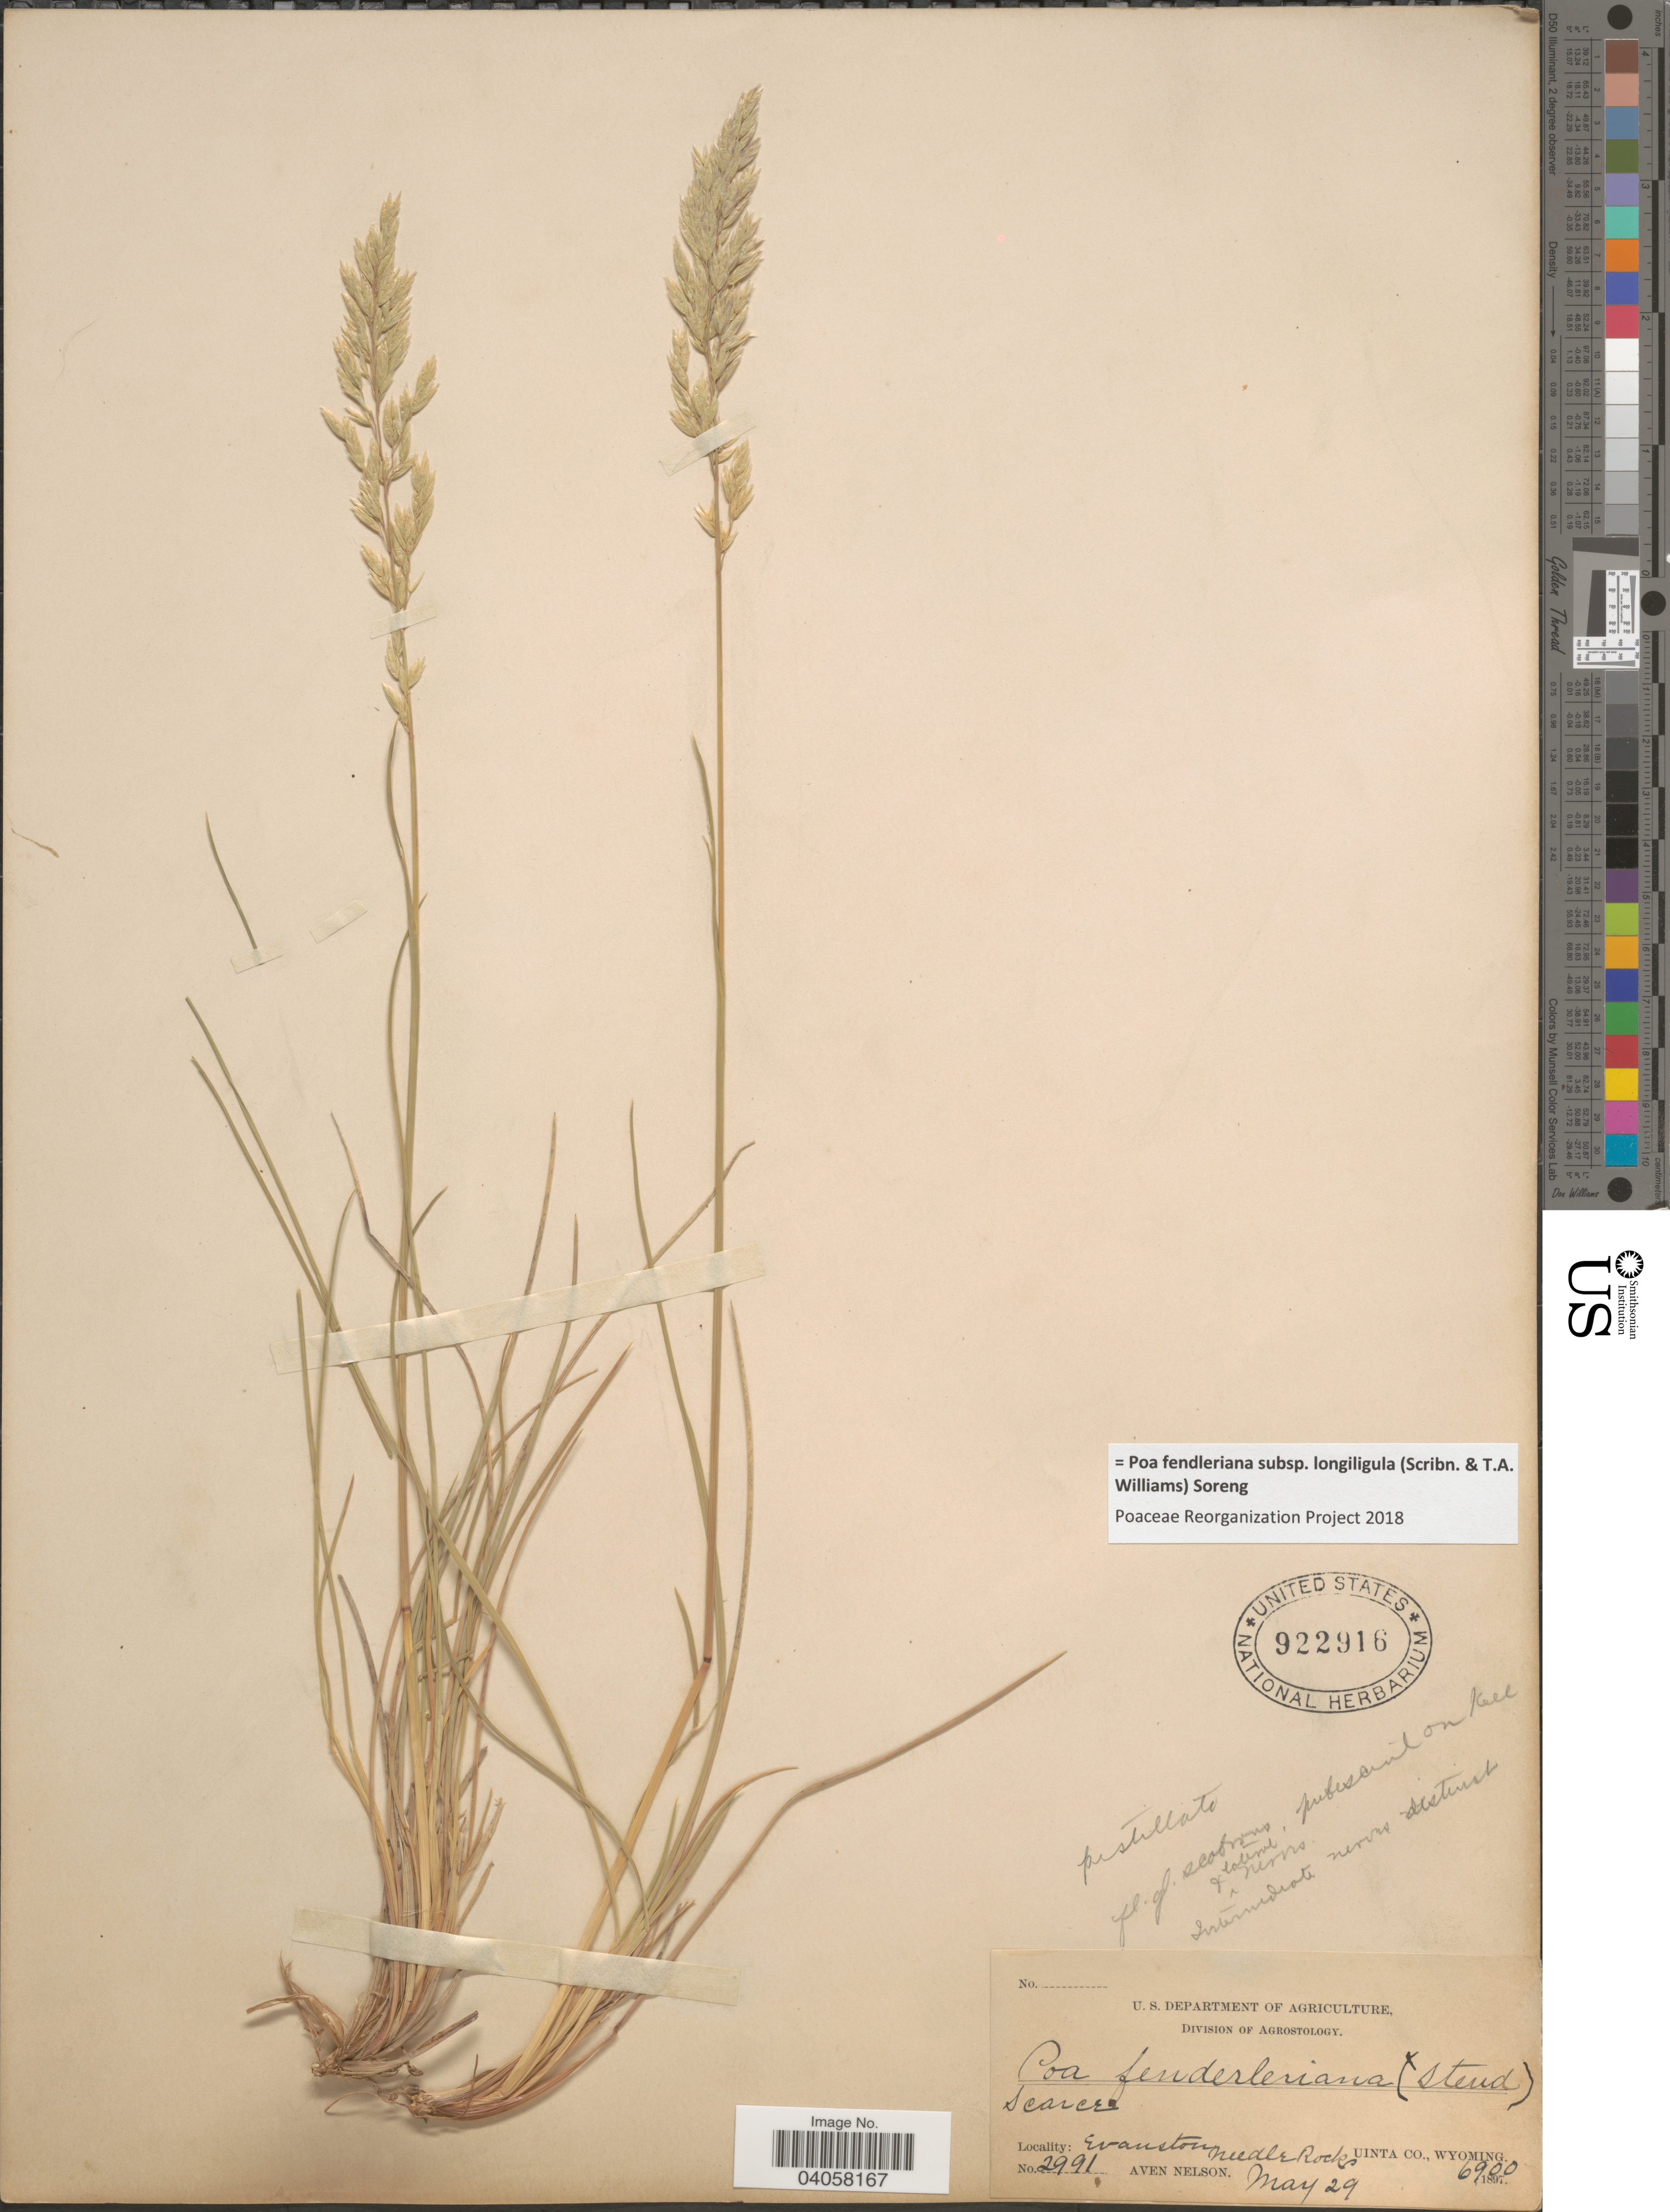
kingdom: Plantae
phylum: Tracheophyta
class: Liliopsida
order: Poales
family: Poaceae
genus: Poa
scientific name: Poa fendleriana subsp. longiligula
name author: (Scribn. & T.A. Williams) Soreng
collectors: A. Nelson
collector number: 2991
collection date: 1897-05-29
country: United States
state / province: Wyoming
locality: Evanston, Needle Rocks. Uinta Co.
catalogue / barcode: US 922916